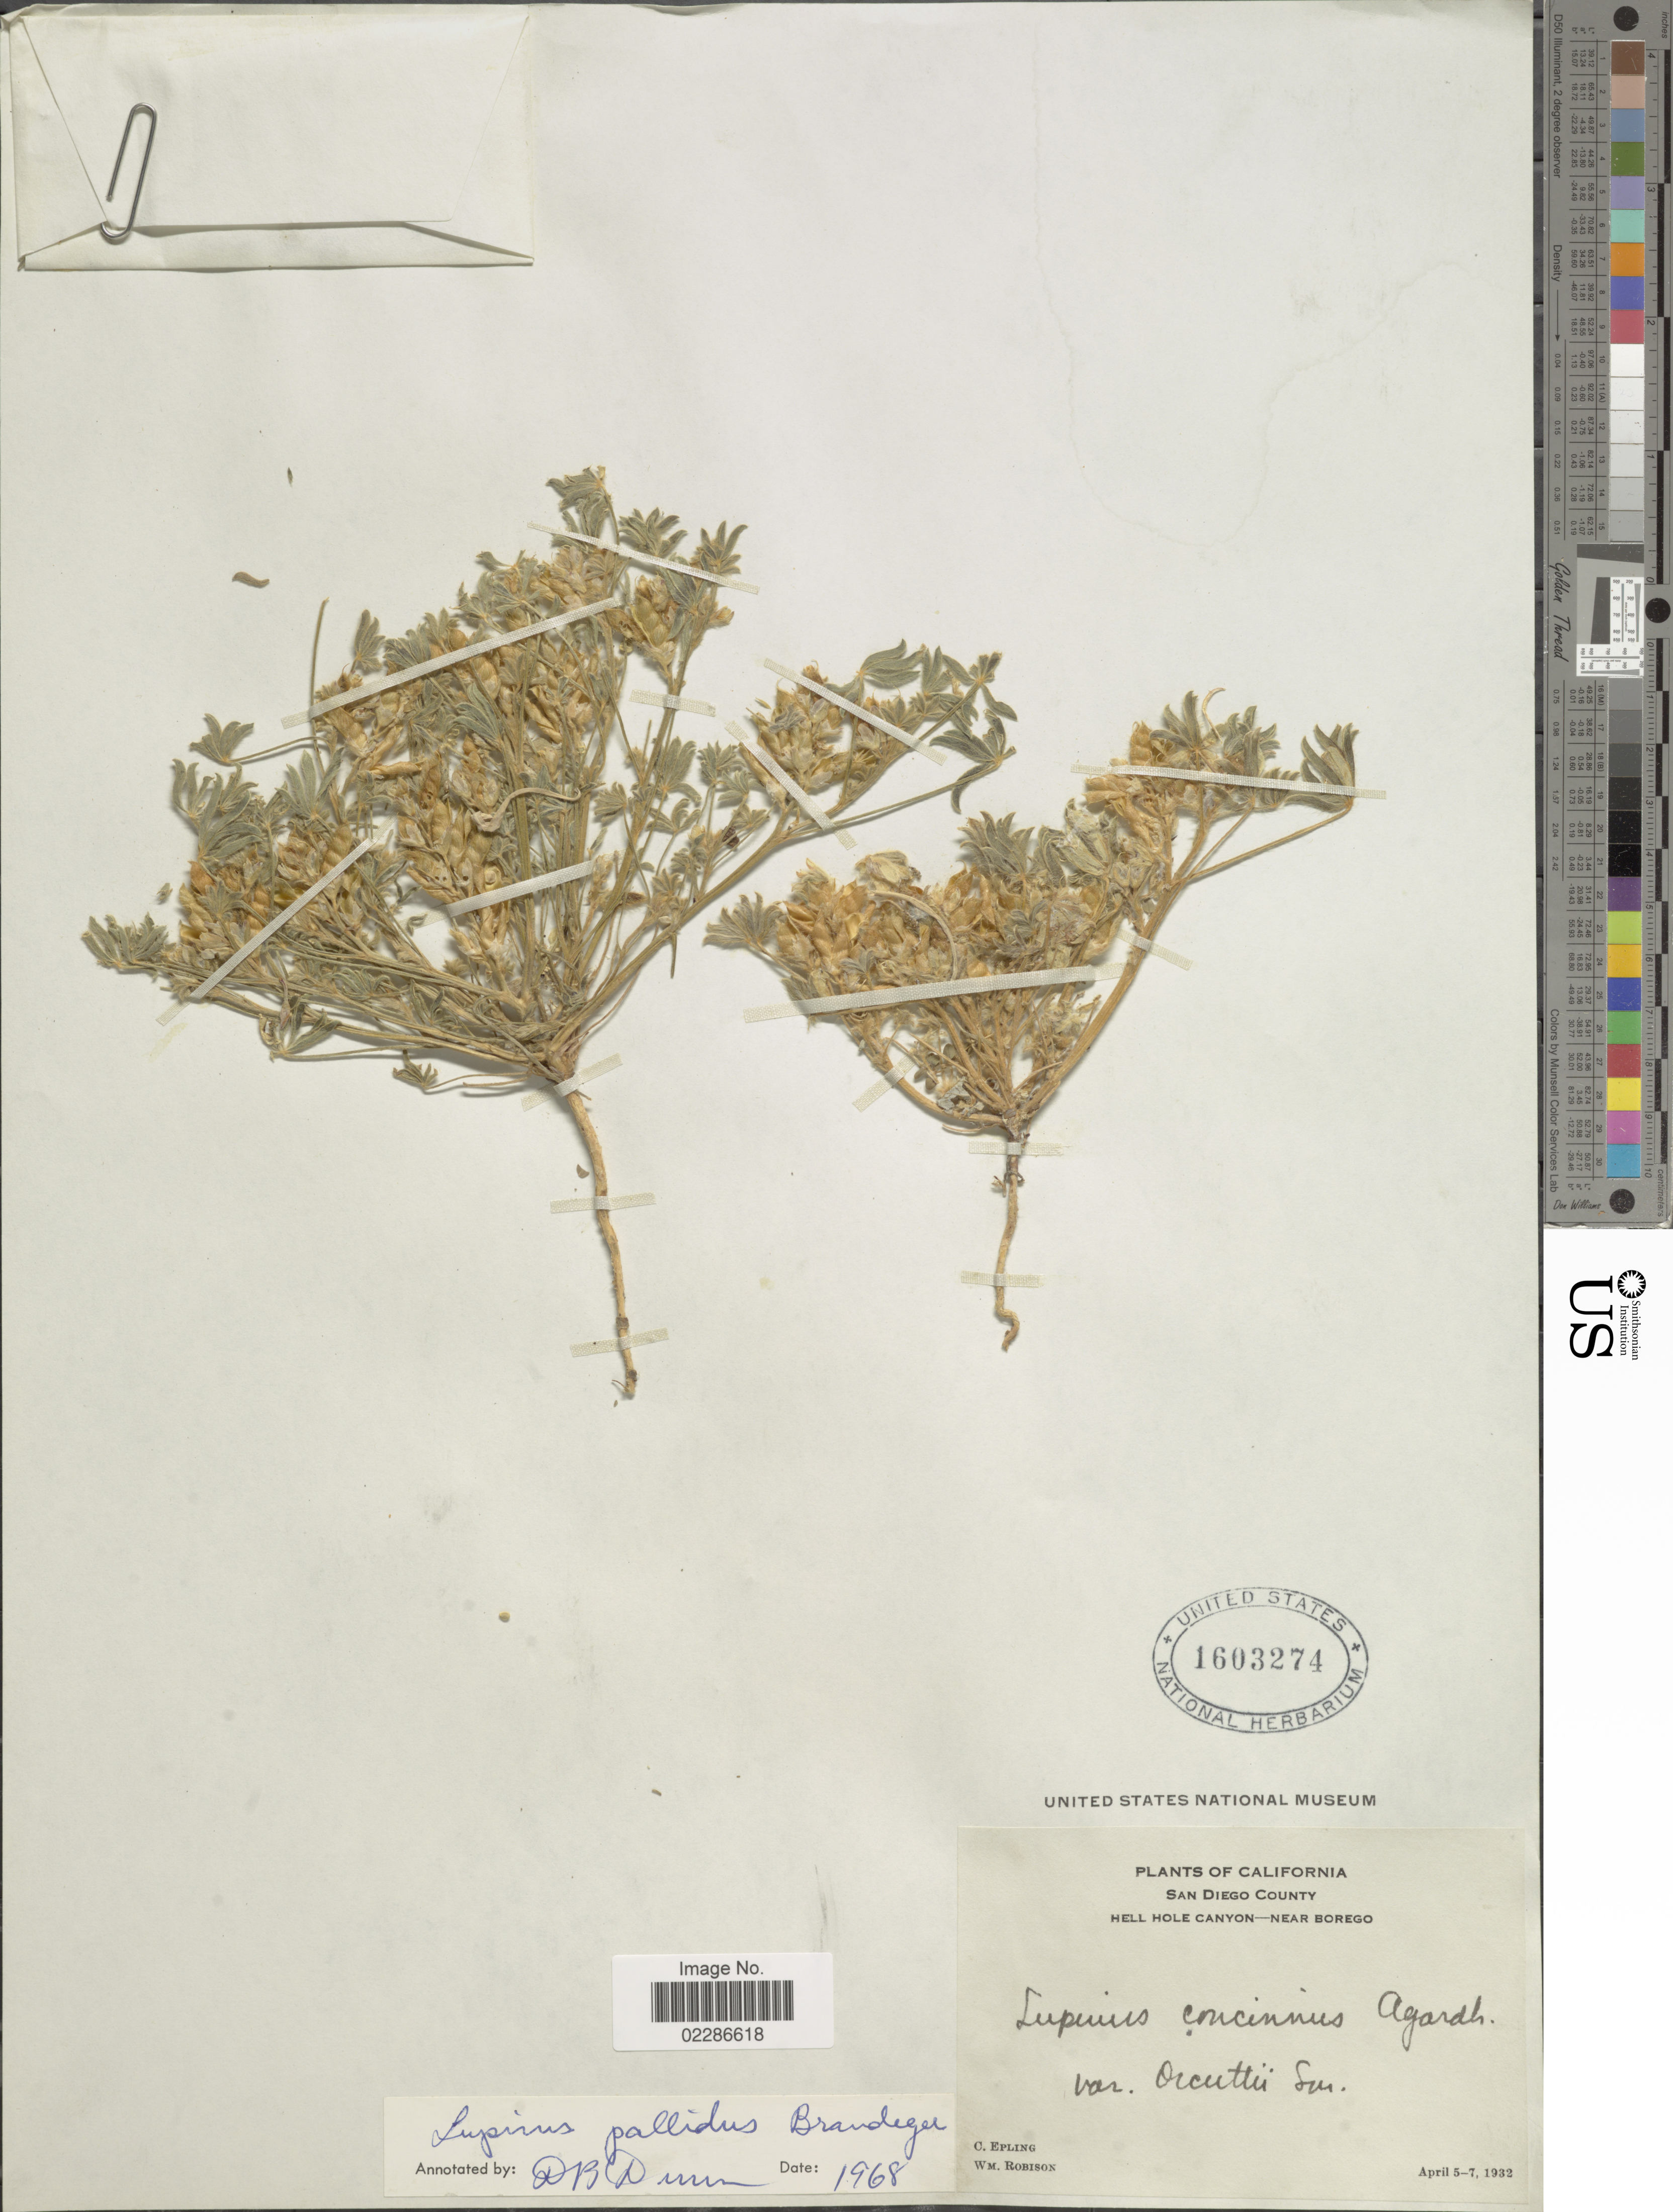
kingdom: Plantae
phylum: Tracheophyta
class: Magnoliopsida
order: Fabales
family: Fabaceae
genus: Lupinus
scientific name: Lupinus sp.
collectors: C. C. Epling & W. Robison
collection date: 1932-04-05/1932-04-07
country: United States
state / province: California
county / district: San Diego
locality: San Diego County, Hell Hole Canyon-Near Borego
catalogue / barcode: US 1603274